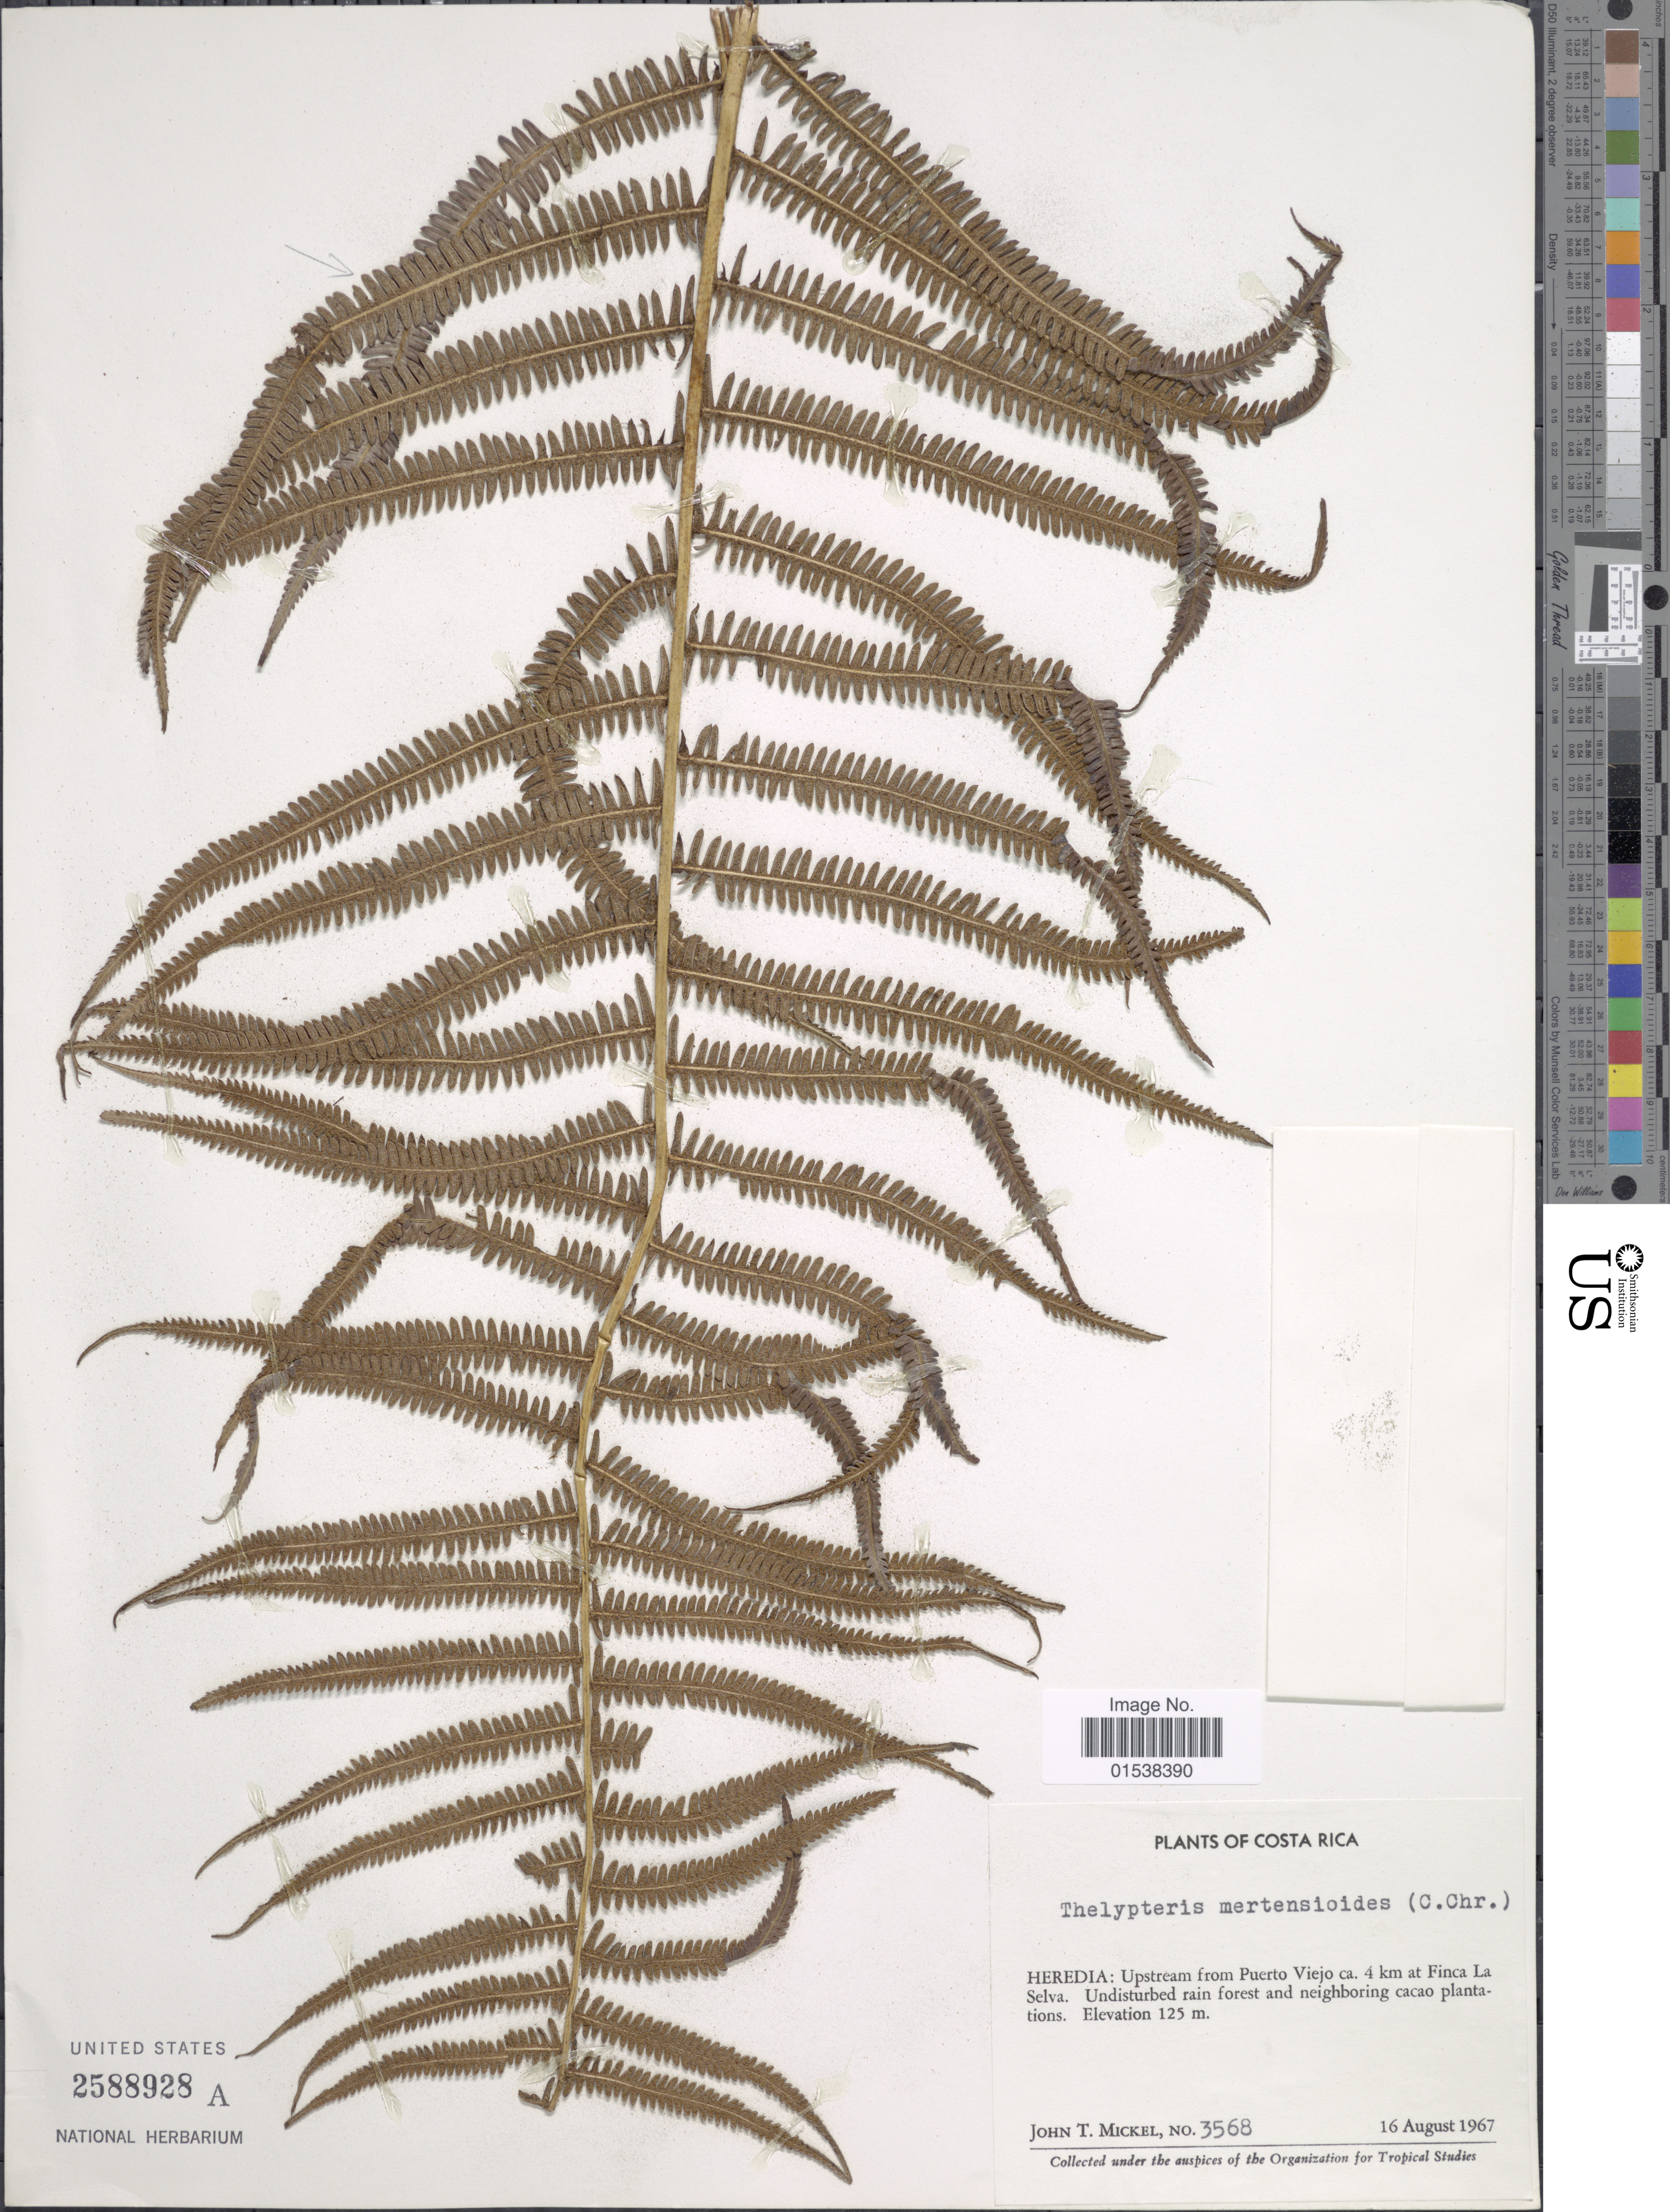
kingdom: Plantae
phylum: Tracheophyta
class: Polypodiopsida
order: Polypodiales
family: Thelypteridaceae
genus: Amauropelta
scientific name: Amauropelta mertensioides (C. Chr.) comb. nov., ined 2015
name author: (C. Chr.)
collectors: J. T. Mickel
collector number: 3568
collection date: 1967-08-16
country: Costa Rica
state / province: Heredia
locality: Heredia: upstream from Puerto Viejo ca 4 km at Finca La Selva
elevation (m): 125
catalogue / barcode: US 2588928A